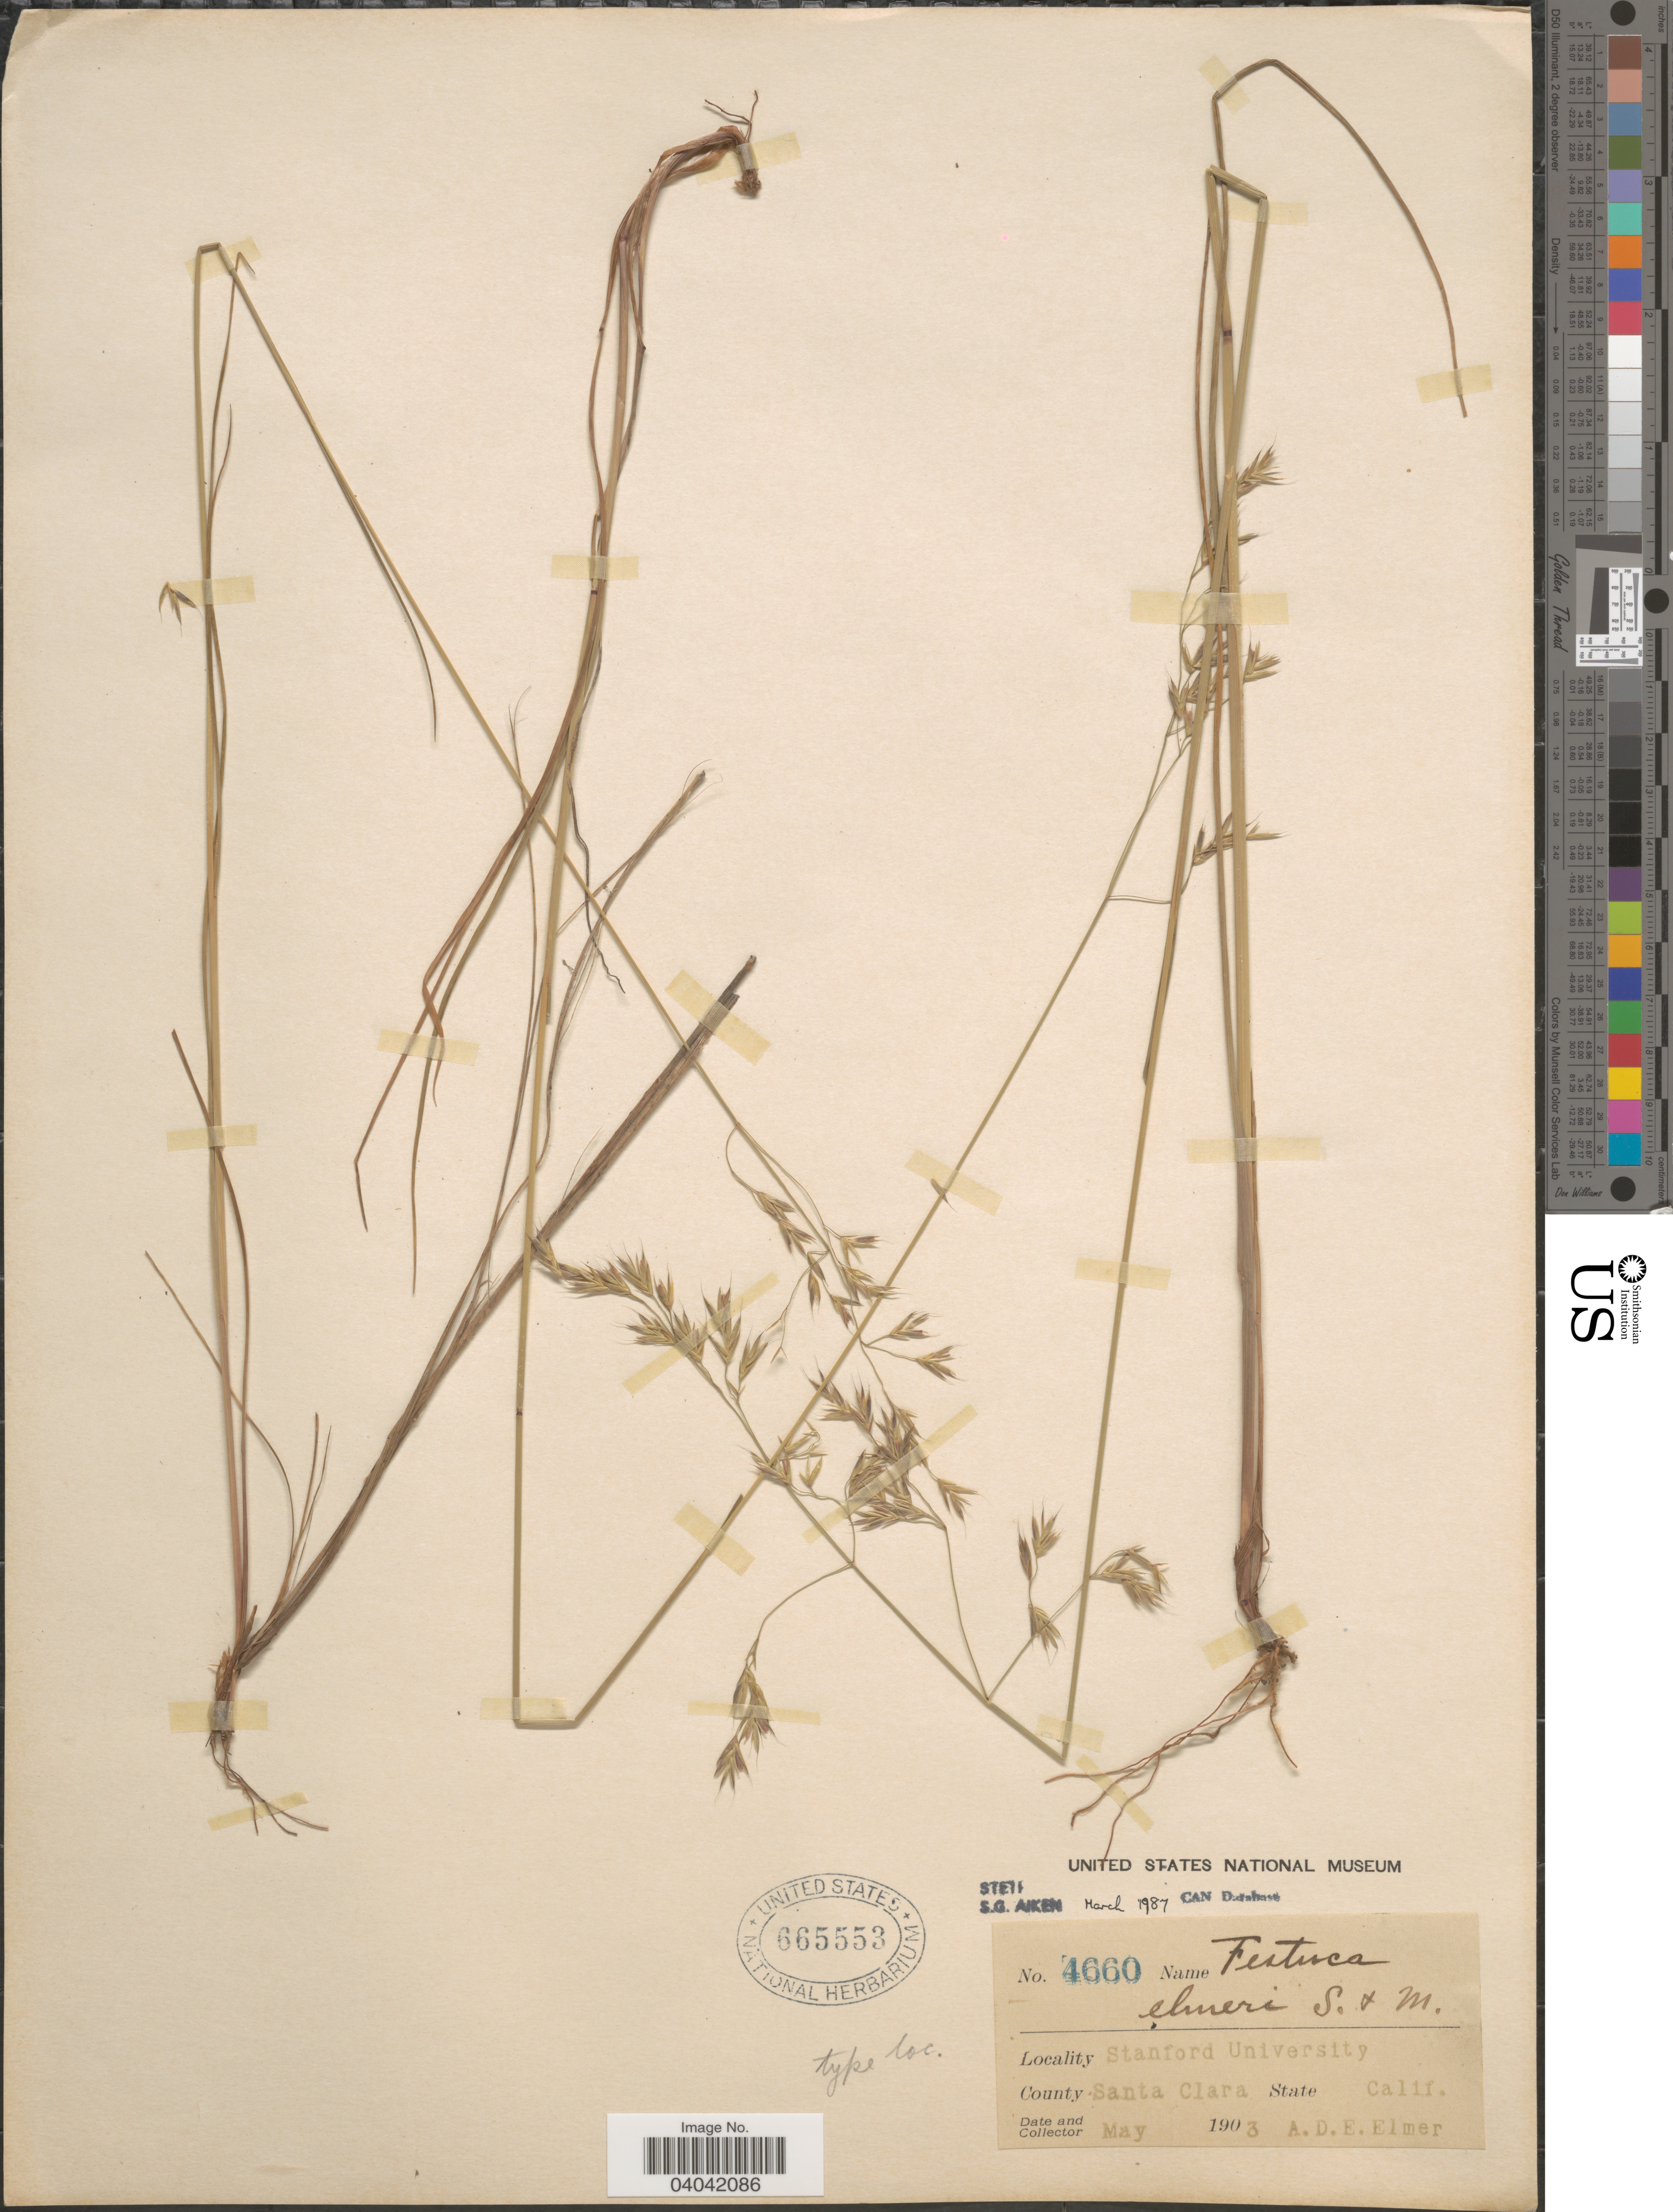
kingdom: Plantae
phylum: Tracheophyta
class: Liliopsida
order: Poales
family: Poaceae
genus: Festuca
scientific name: Festuca elmeri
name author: Scribn. & Merr.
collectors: A. D. E. Elmer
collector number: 4660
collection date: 1903-05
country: United States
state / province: California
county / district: Santa Clara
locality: Stanford University. County Santa Clara.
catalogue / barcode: US 665553